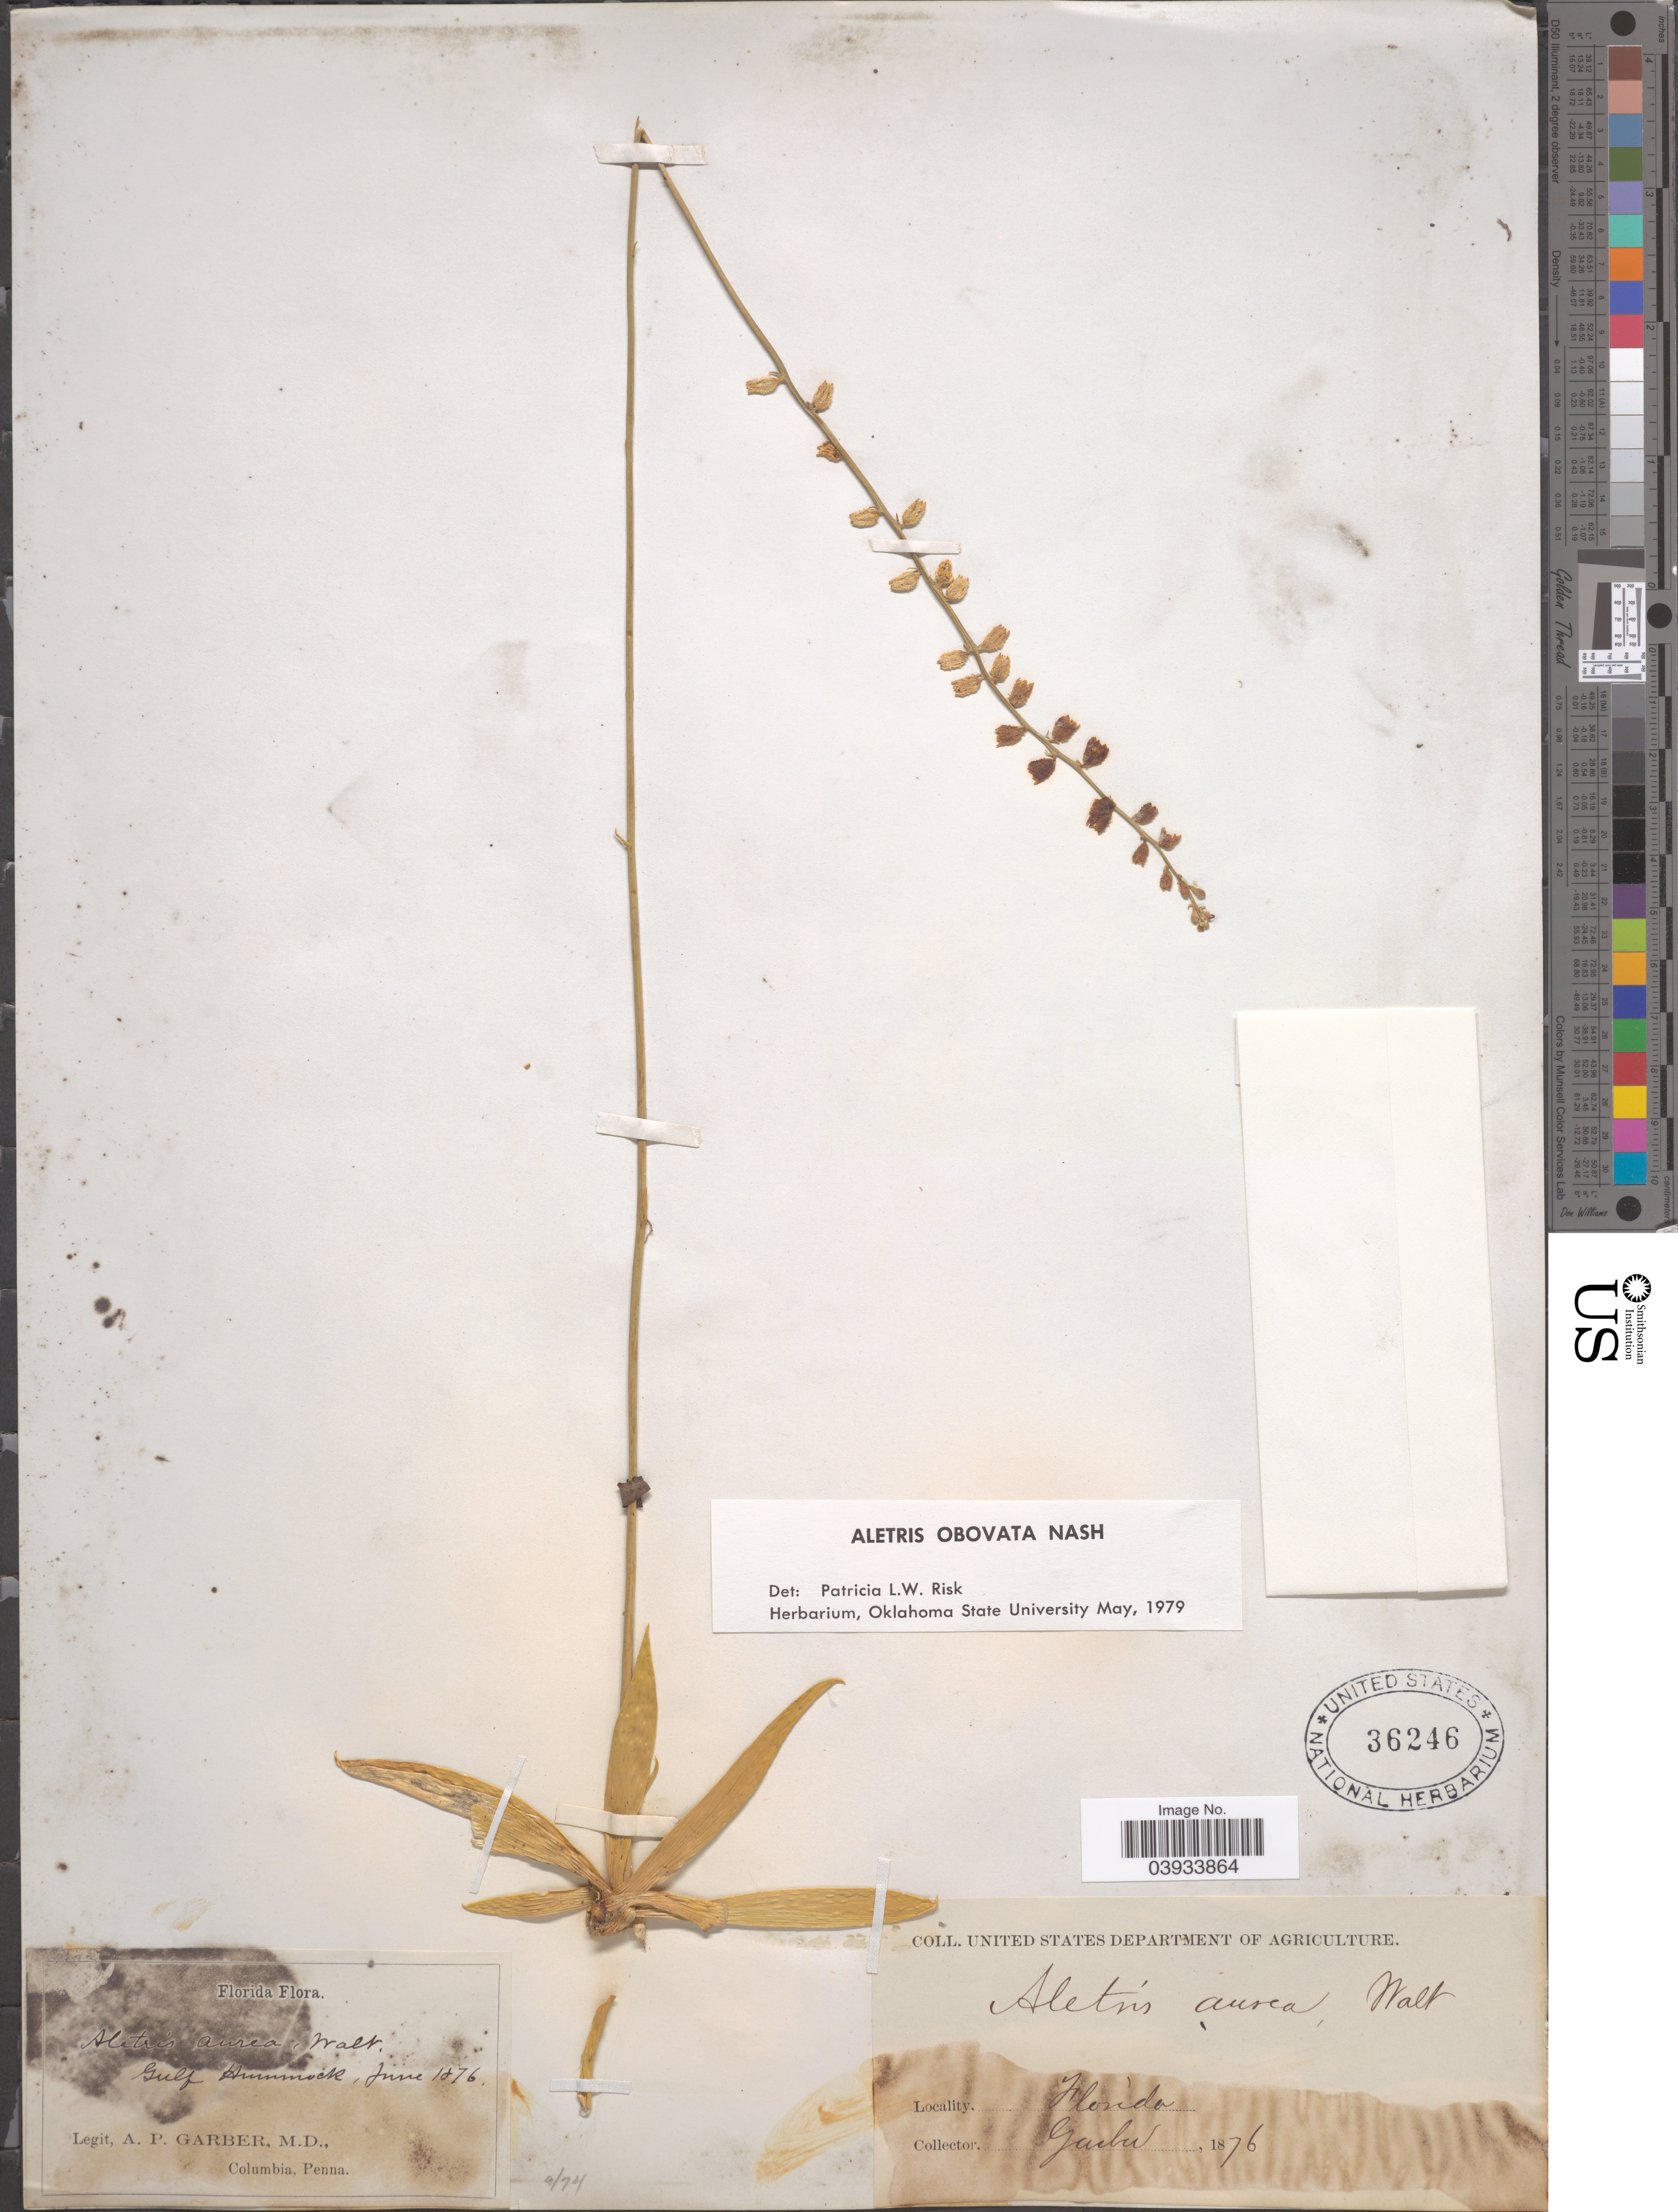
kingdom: Plantae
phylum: Tracheophyta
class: Liliopsida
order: Dioscoreales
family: Nartheciaceae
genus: Aletris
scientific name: Aletris obovata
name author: Nash ex Small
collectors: A. P. Garber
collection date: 1876-06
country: United States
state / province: Florida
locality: Gulf Hammock.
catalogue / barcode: US 36246